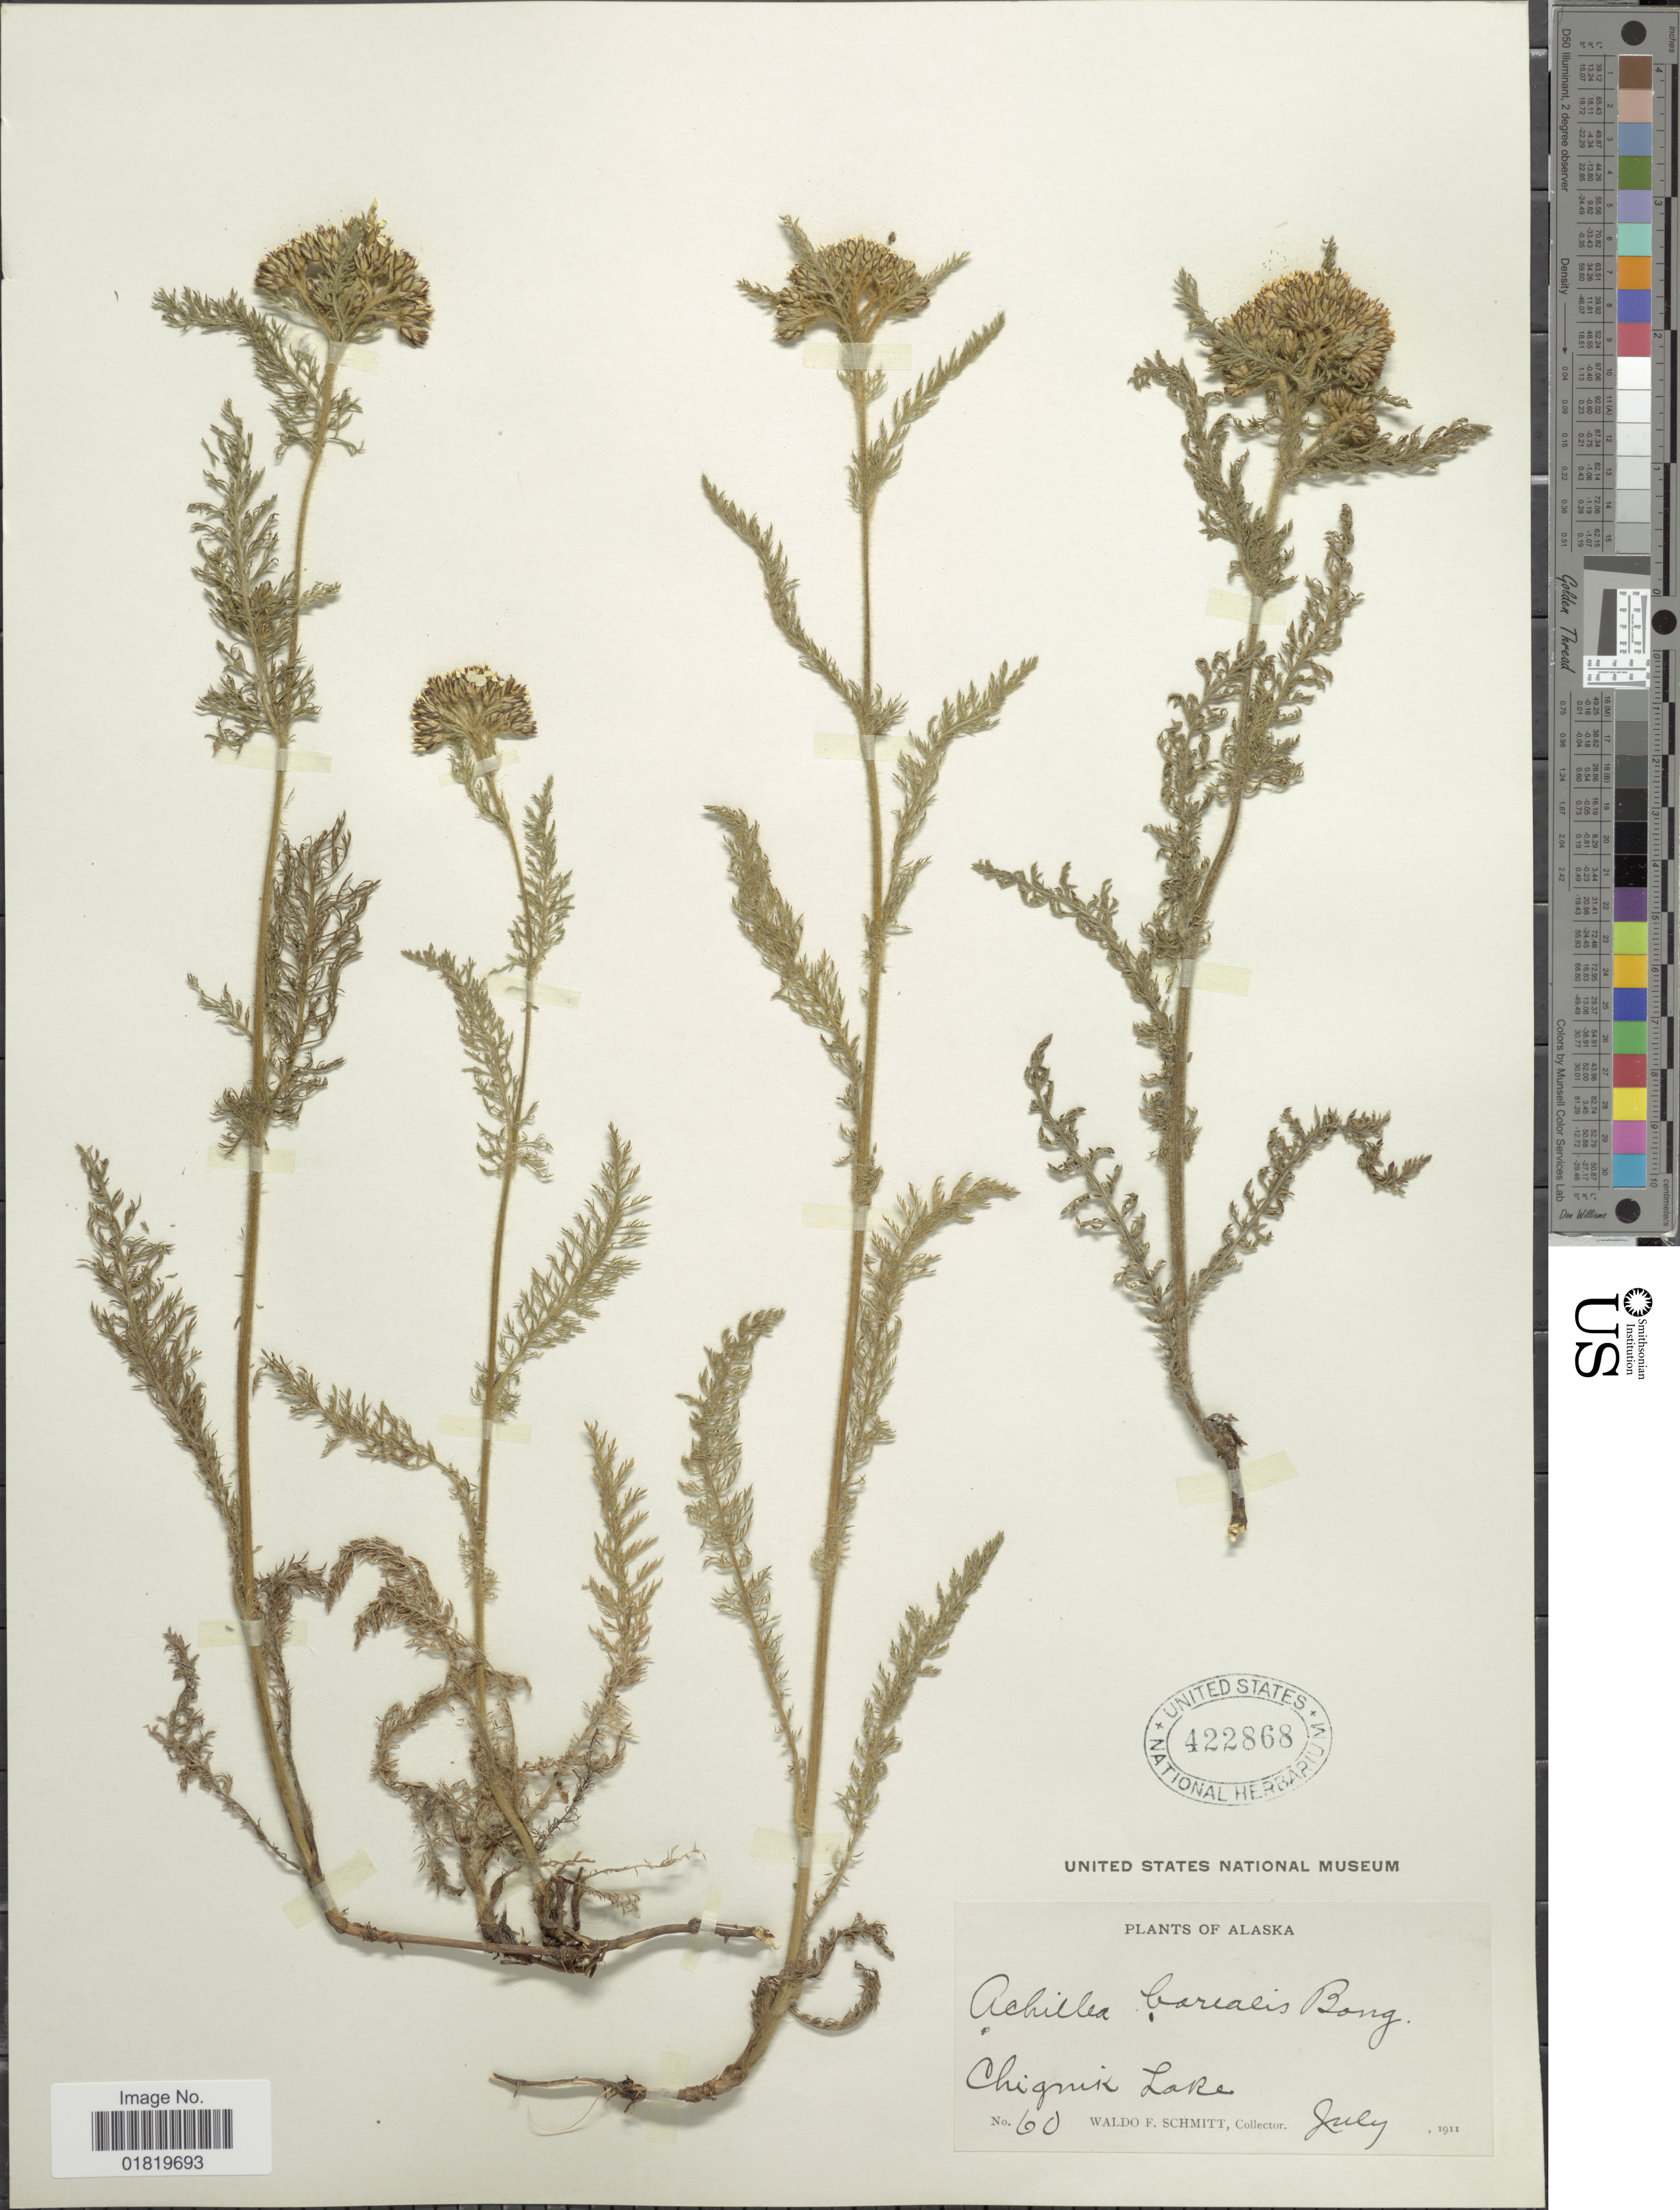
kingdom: Plantae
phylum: Tracheophyta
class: Magnoliopsida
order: Asterales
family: Asteraceae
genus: Achillea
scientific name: Achillea borealis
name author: Bong.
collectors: W. F. Schmitt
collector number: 60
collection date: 1911-07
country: United States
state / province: Alaska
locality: Chignik Lake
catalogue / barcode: US 422868